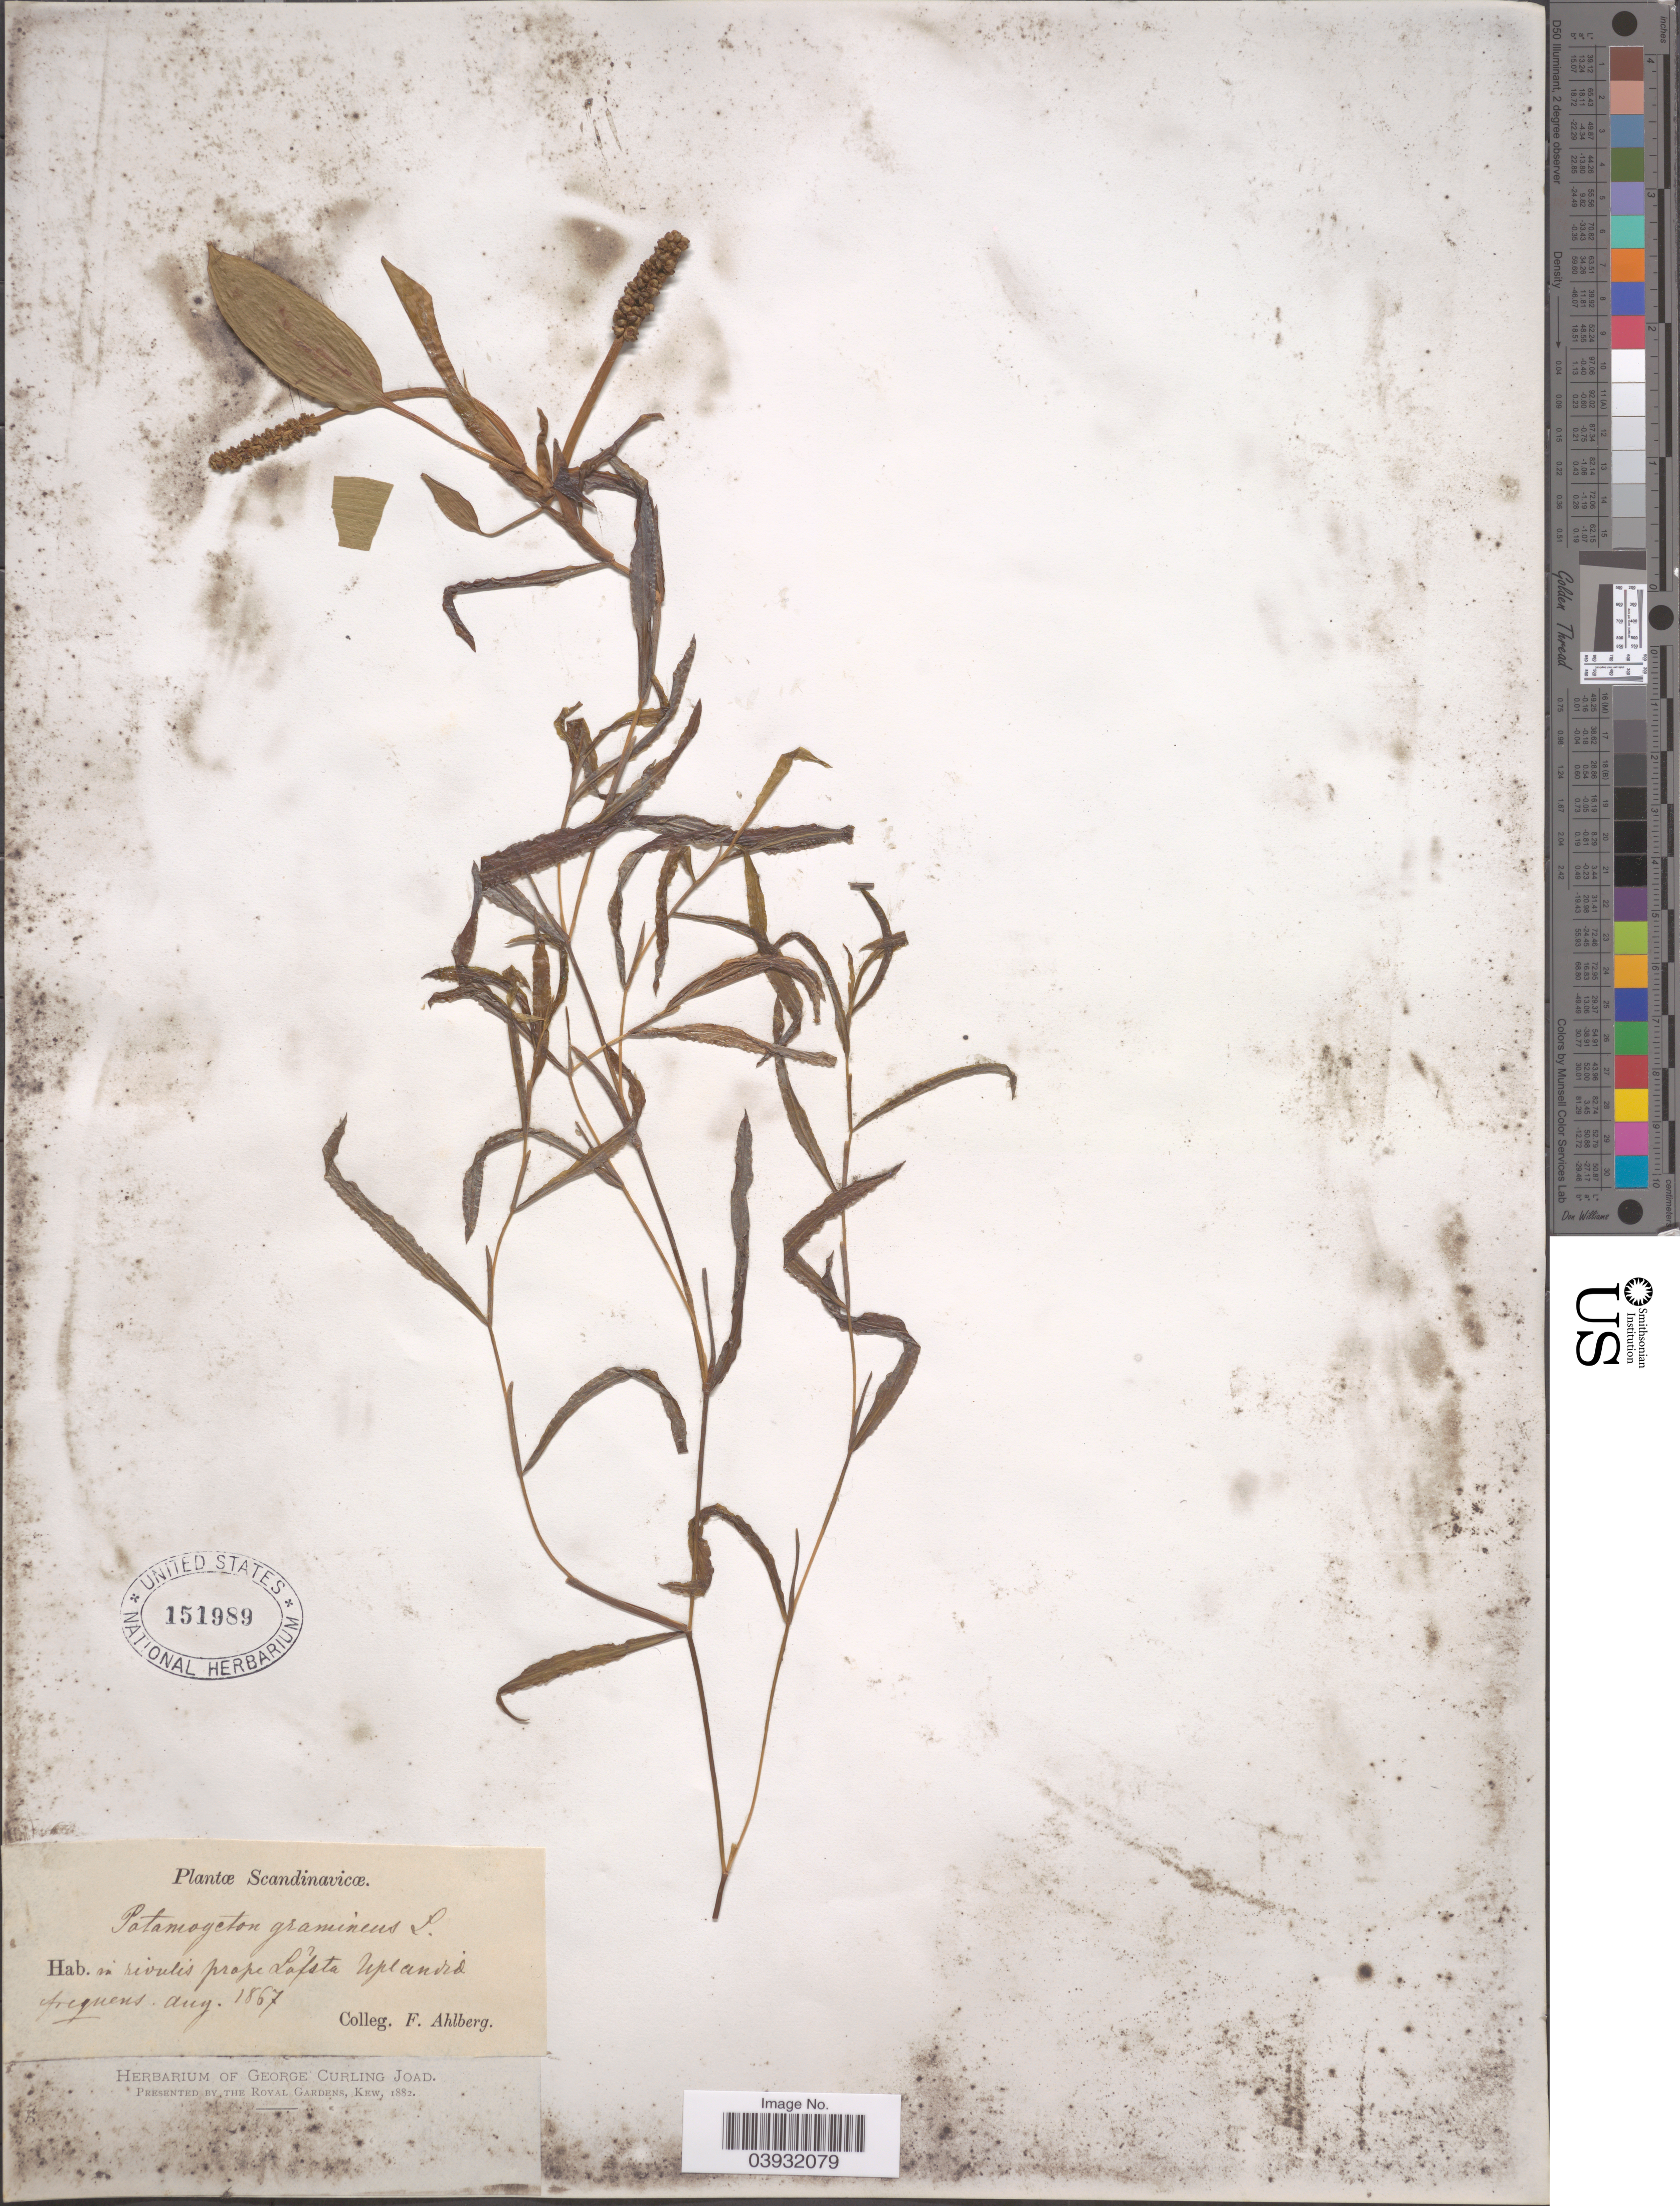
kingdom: Plantae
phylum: Tracheophyta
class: Liliopsida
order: Alismatales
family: Potamogetonaceae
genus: Potamogeton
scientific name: Potamogeton gramineus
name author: L.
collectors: F. Ahlberg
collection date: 1867-08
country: Sweden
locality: Scandinavicæ. In rivulis prope Lãfsta Uplandia.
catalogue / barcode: US 151989